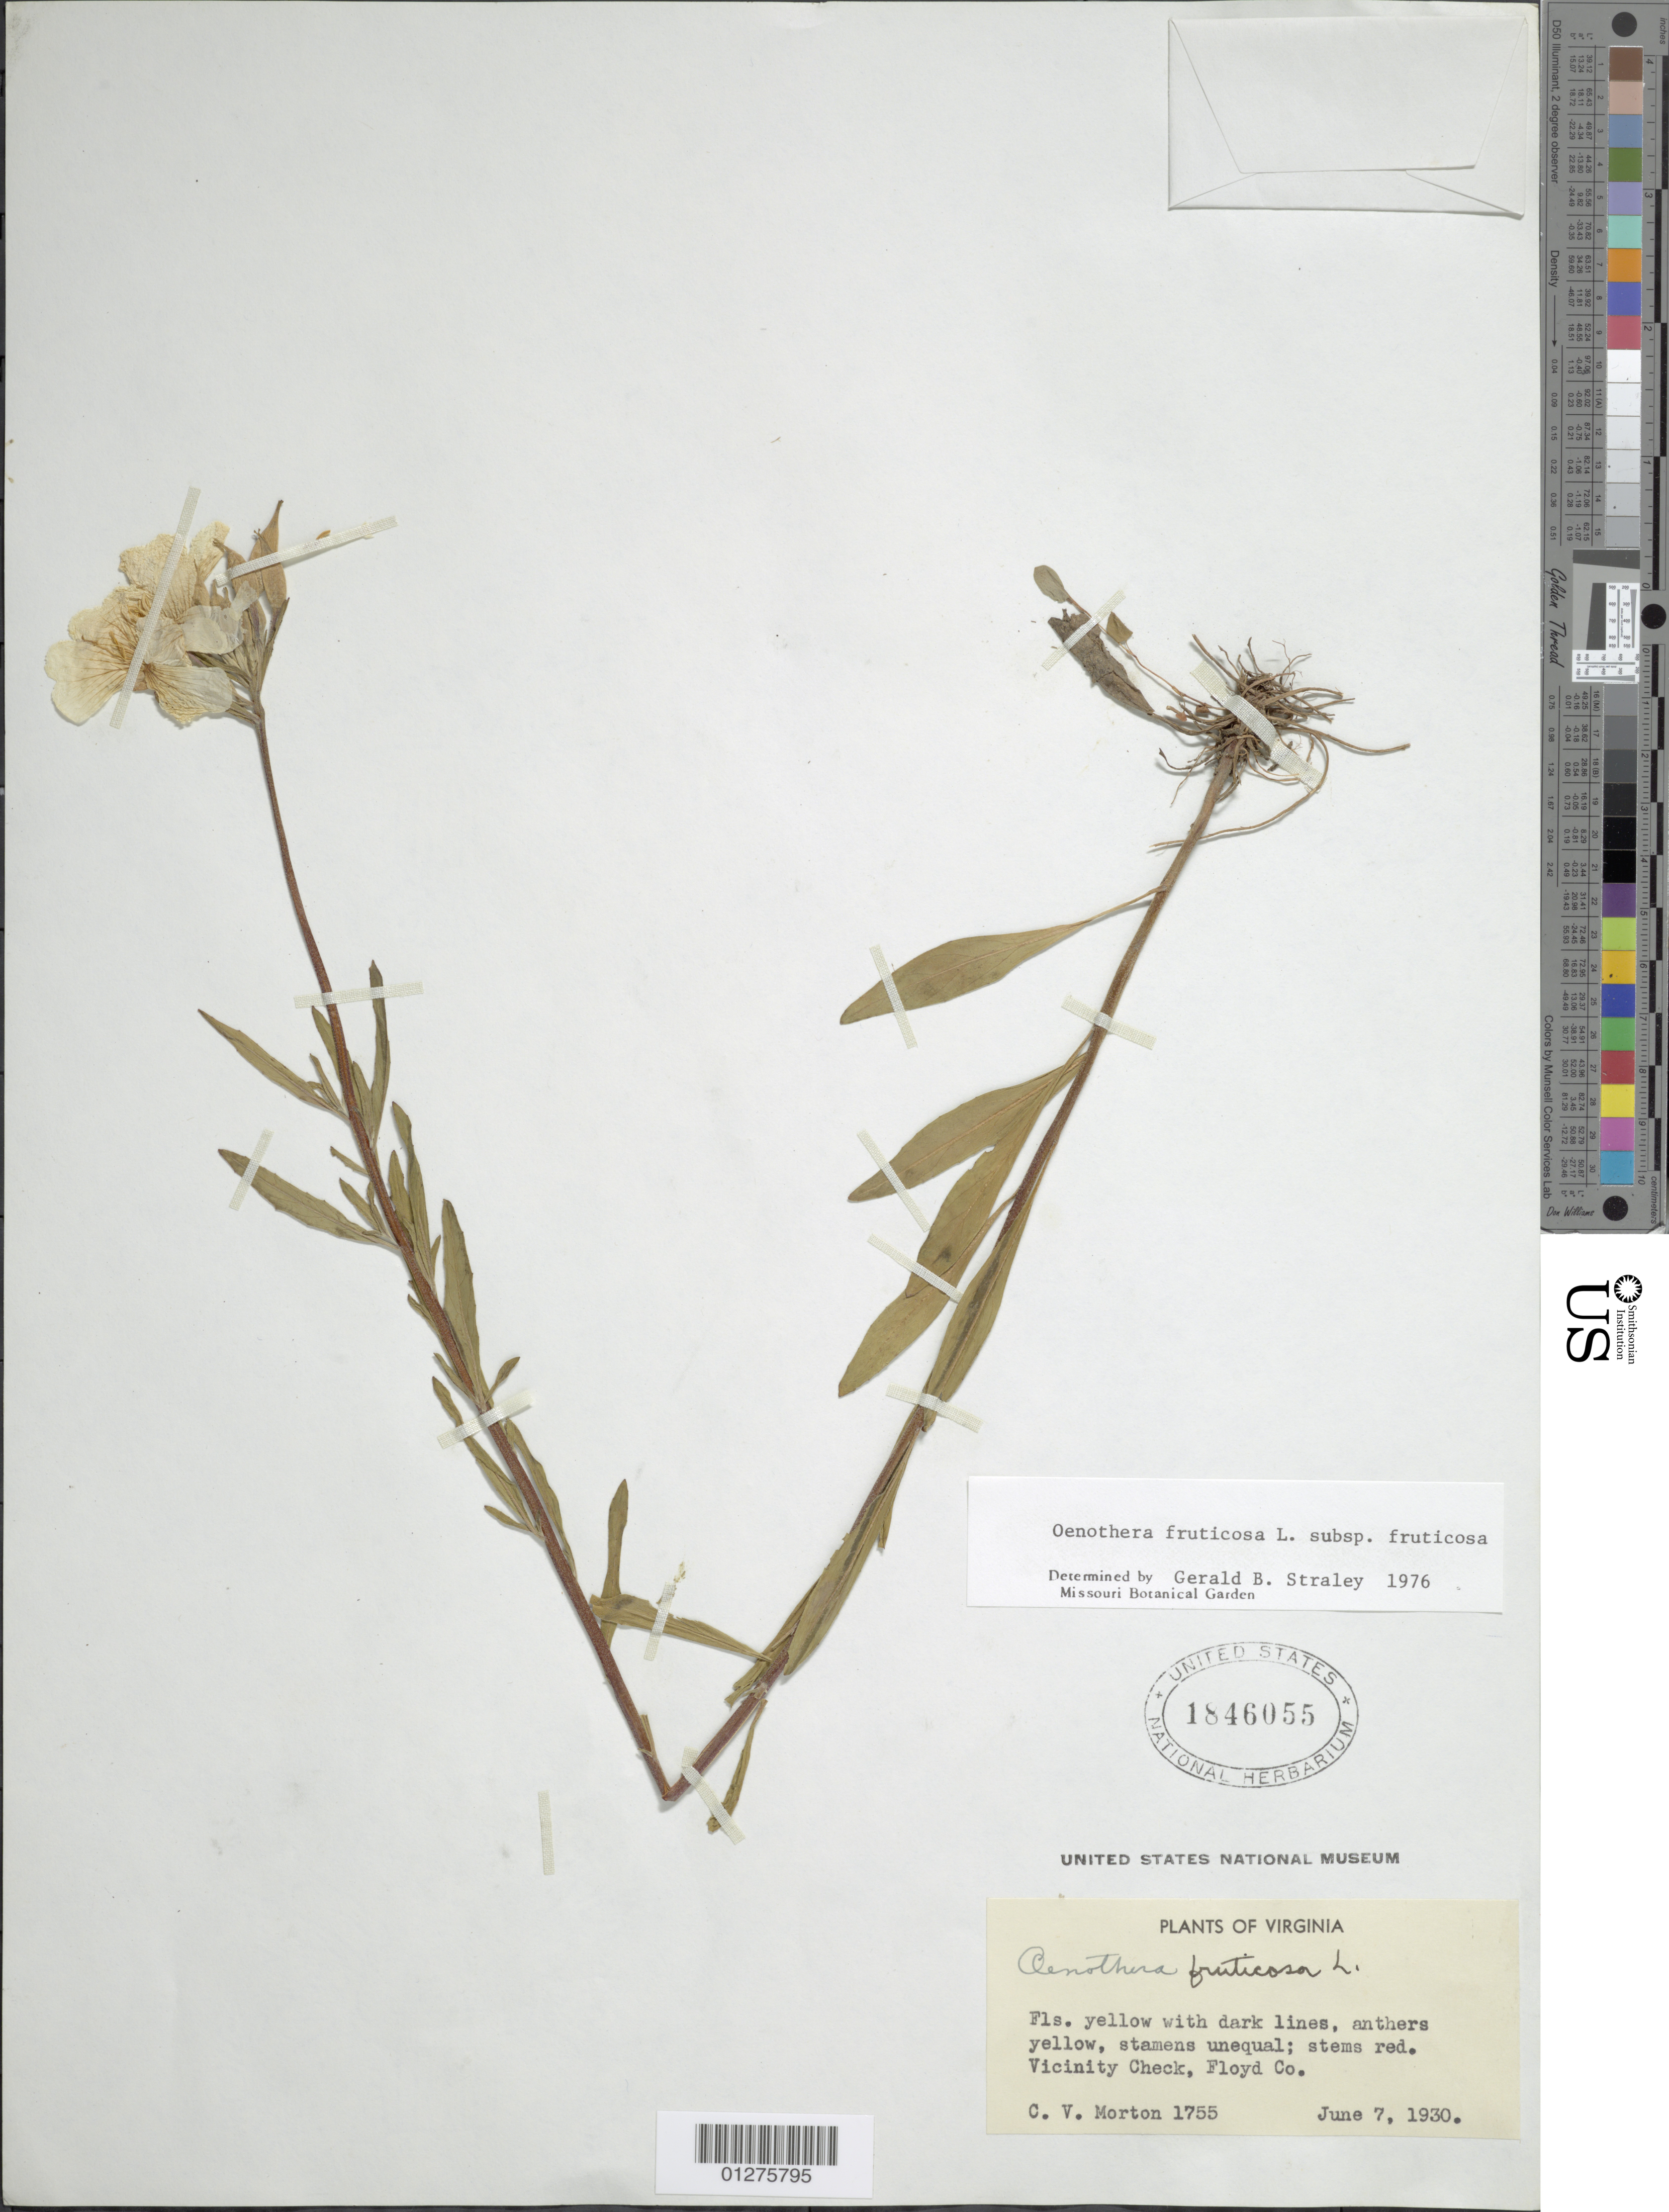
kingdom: Plantae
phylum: Tracheophyta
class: Magnoliopsida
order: Myrtales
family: Onagraceae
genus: Oenothera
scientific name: Oenothera fruticosa subsp. fruticosa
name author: L.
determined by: Straley, G. B.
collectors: C. V. Morton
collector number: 1755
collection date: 1930-06-07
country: United States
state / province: Virginia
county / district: Floyd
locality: Vicinity Check.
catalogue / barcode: US 1846055